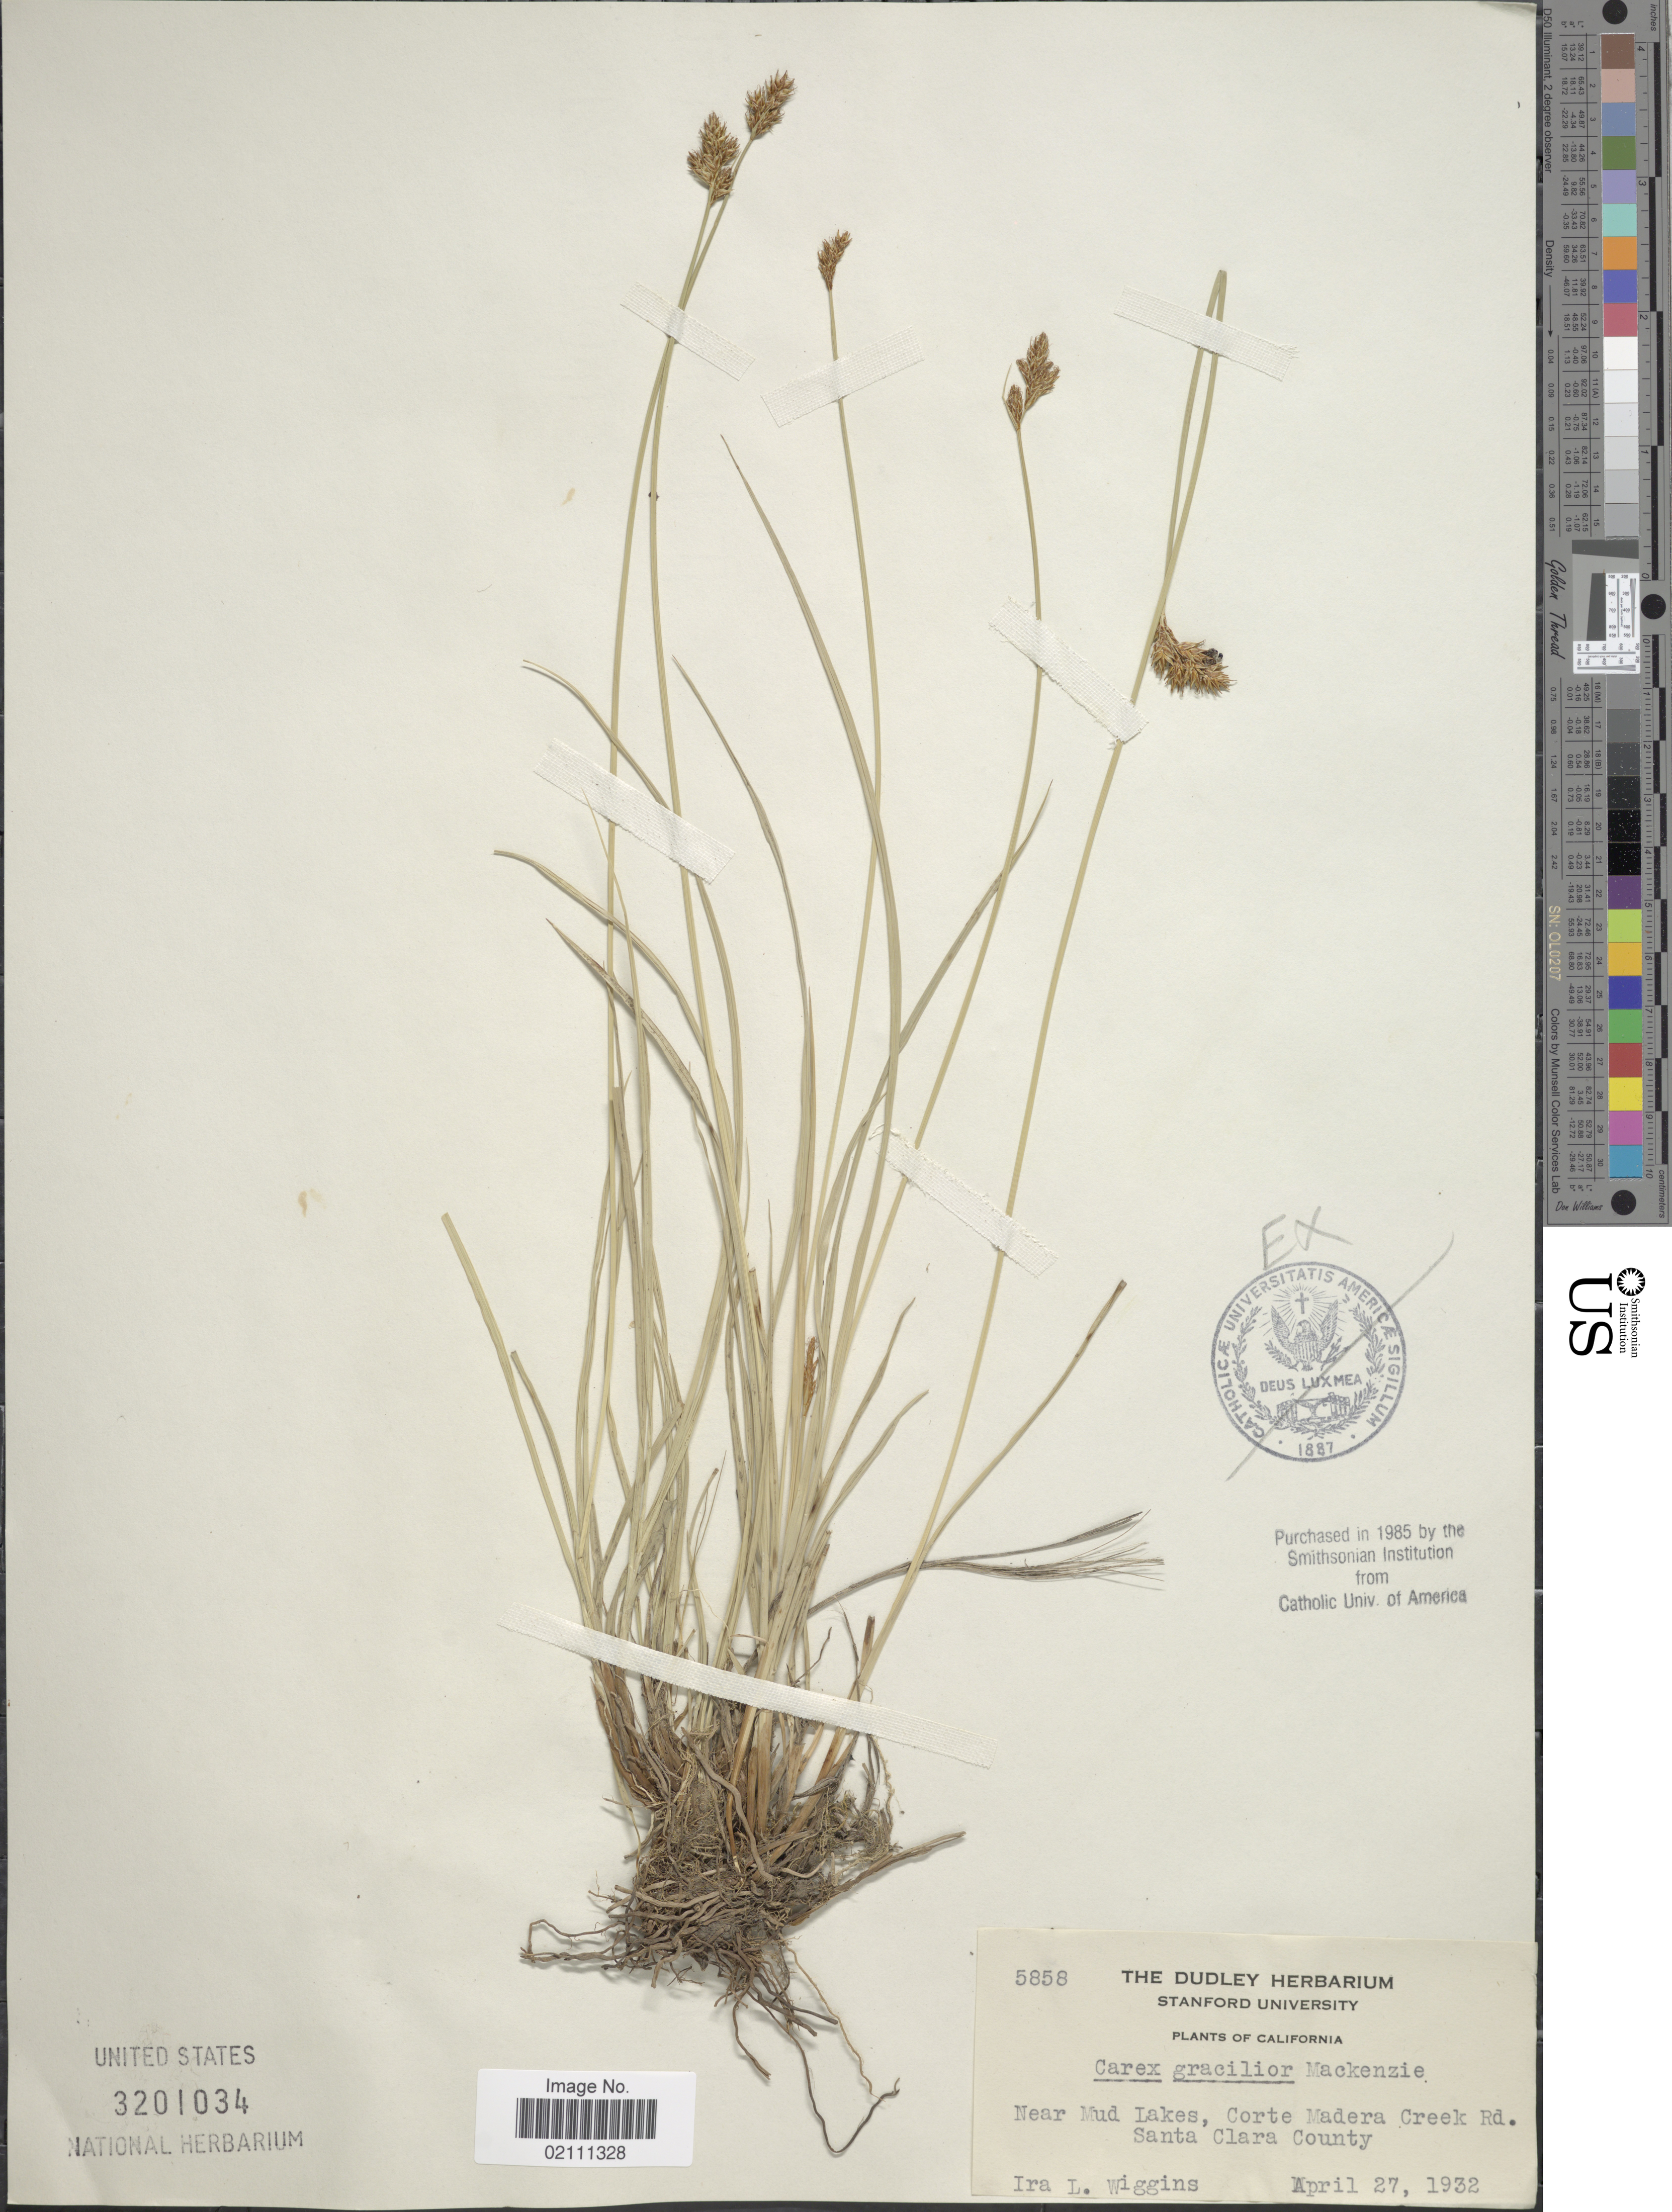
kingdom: Plantae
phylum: Tracheophyta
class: Liliopsida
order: Poales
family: Cyperaceae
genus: Carex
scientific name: Carex gracilior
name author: Mack.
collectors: I. L. Wiggins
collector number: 5858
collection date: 1932-04-27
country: United States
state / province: California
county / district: Santa Clara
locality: Near Mud Lakes, Corte Madera Creed Rd., Santa Clara County.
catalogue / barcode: US 3201034